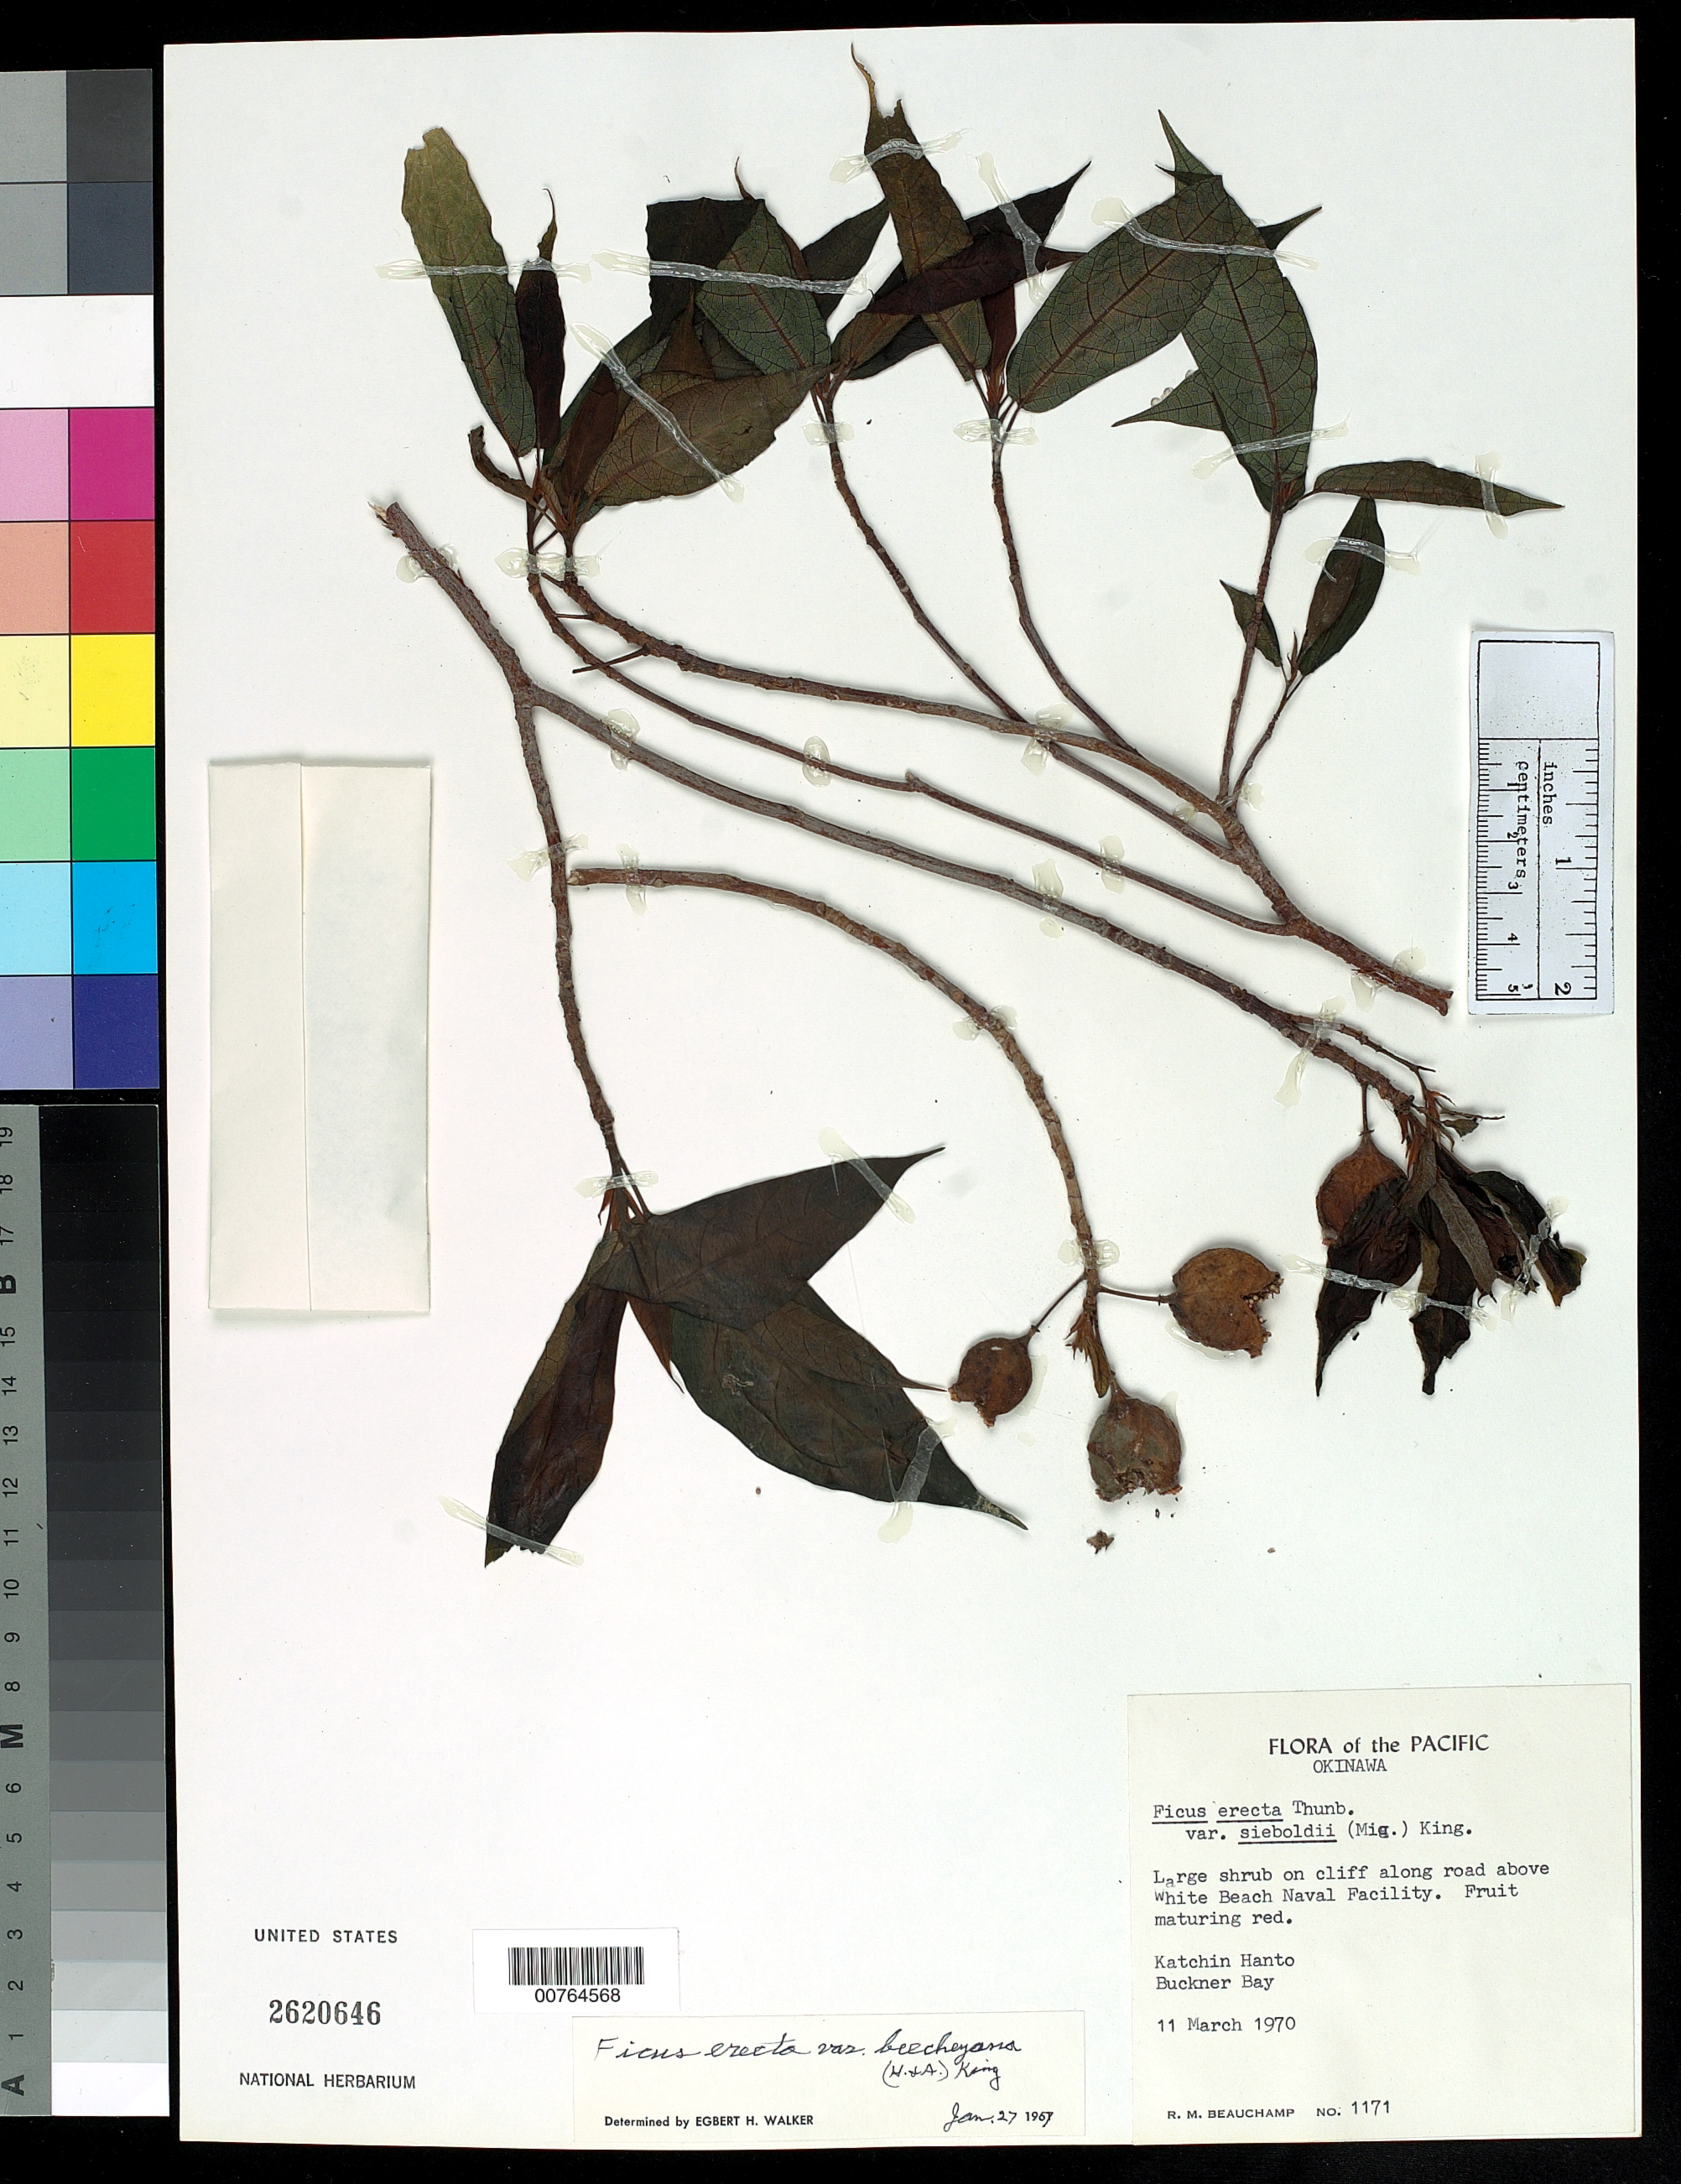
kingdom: Plantae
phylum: Tracheophyta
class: Magnoliopsida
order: Rosales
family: Moraceae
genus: Ficus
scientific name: Ficus erecta var. beecheyana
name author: (Hook. & Arn.) King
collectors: R. Beauchamp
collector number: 1171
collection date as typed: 11 Mar 1970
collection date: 1970-03-11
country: Japan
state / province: Okinawa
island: Okinawa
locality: Katchin Hanto, Buckner, White Beach Naval Facility.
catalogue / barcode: US 2620646